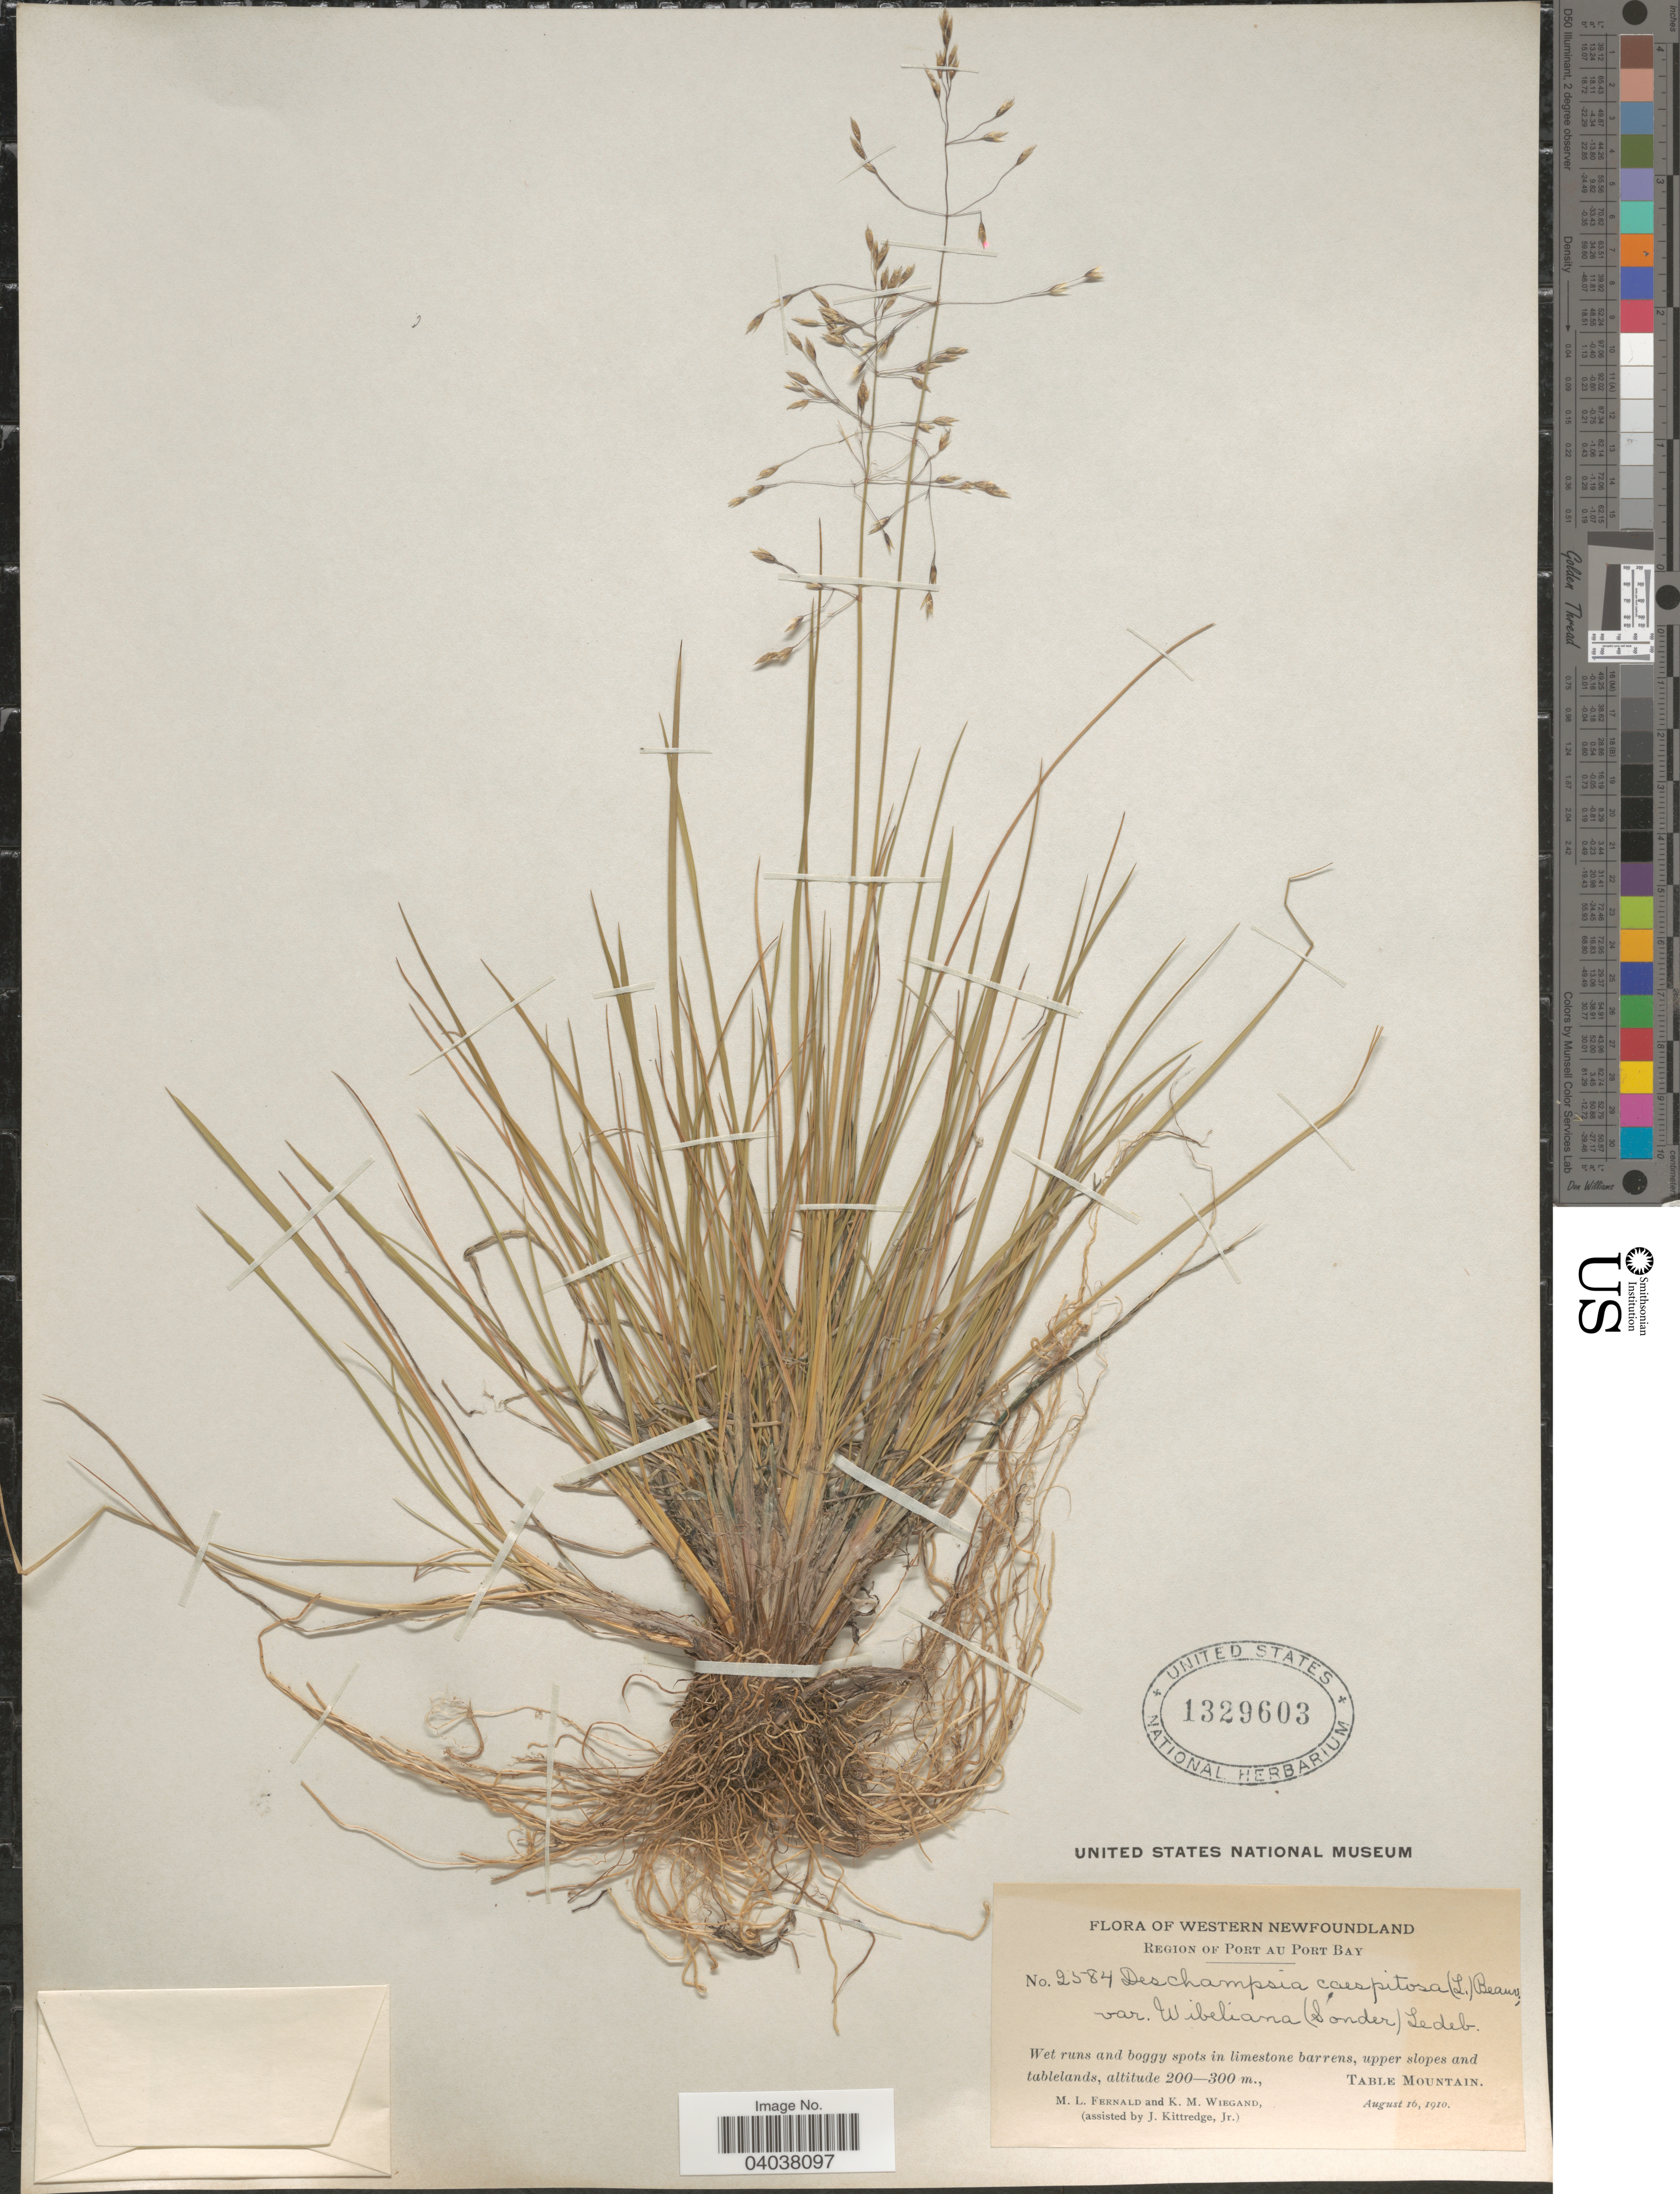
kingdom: Plantae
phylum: Tracheophyta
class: Liliopsida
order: Poales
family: Poaceae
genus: Deschampsia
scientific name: Deschampsia cespitosa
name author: (L.) P. Beauv.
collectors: M. L. Fernald, K. M. Wiegand & J. Kittredge Jr.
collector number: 2584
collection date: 1919-08-16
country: Canada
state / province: Newfoundland and Labrador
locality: Western Newfoundland. Region of Port Au Port Bay. Table Mountain.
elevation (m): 200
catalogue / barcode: US 1329603